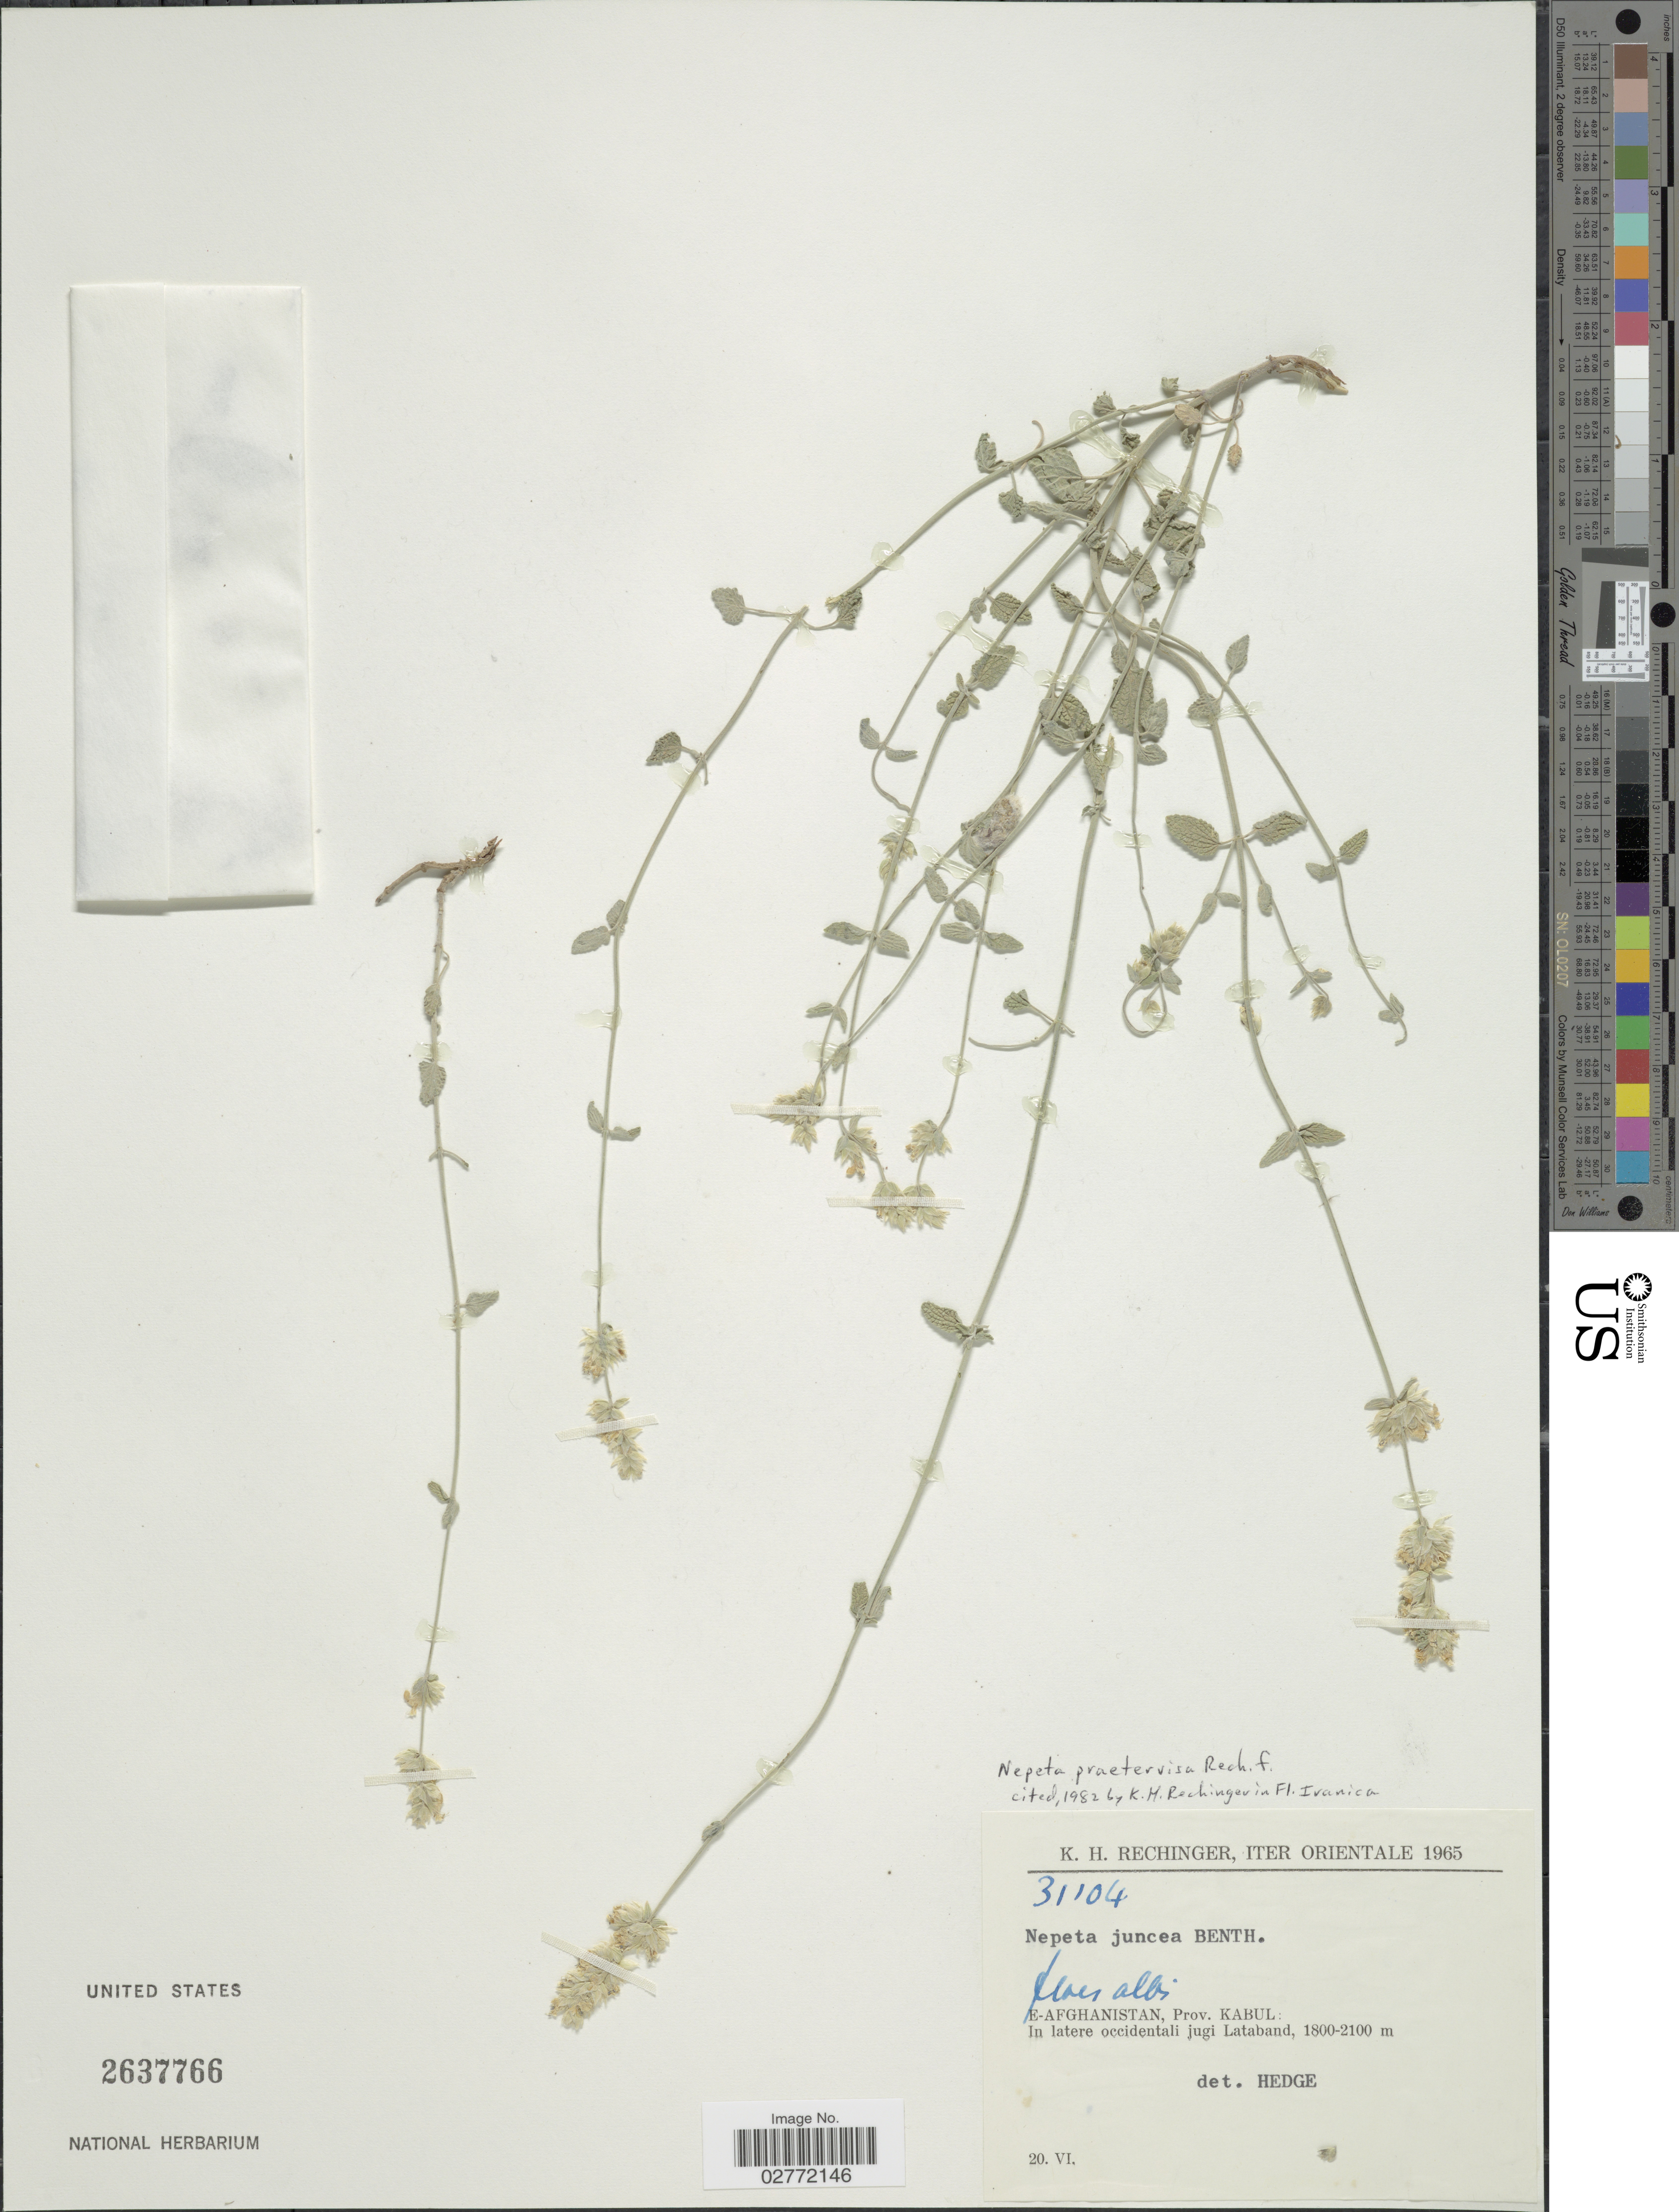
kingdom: Plantae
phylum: Tracheophyta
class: Magnoliopsida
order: Lamiales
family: Lamiaceae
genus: Nepeta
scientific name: Nepeta praetervisa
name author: Rech. f.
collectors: K. H. Rechinger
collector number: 31104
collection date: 1965-06-20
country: Afghanistan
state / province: Kabul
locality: Iter Orientale, E-Afghanistan, In latere occidentali jugi Lataband.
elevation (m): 1800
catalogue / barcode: US 2637766